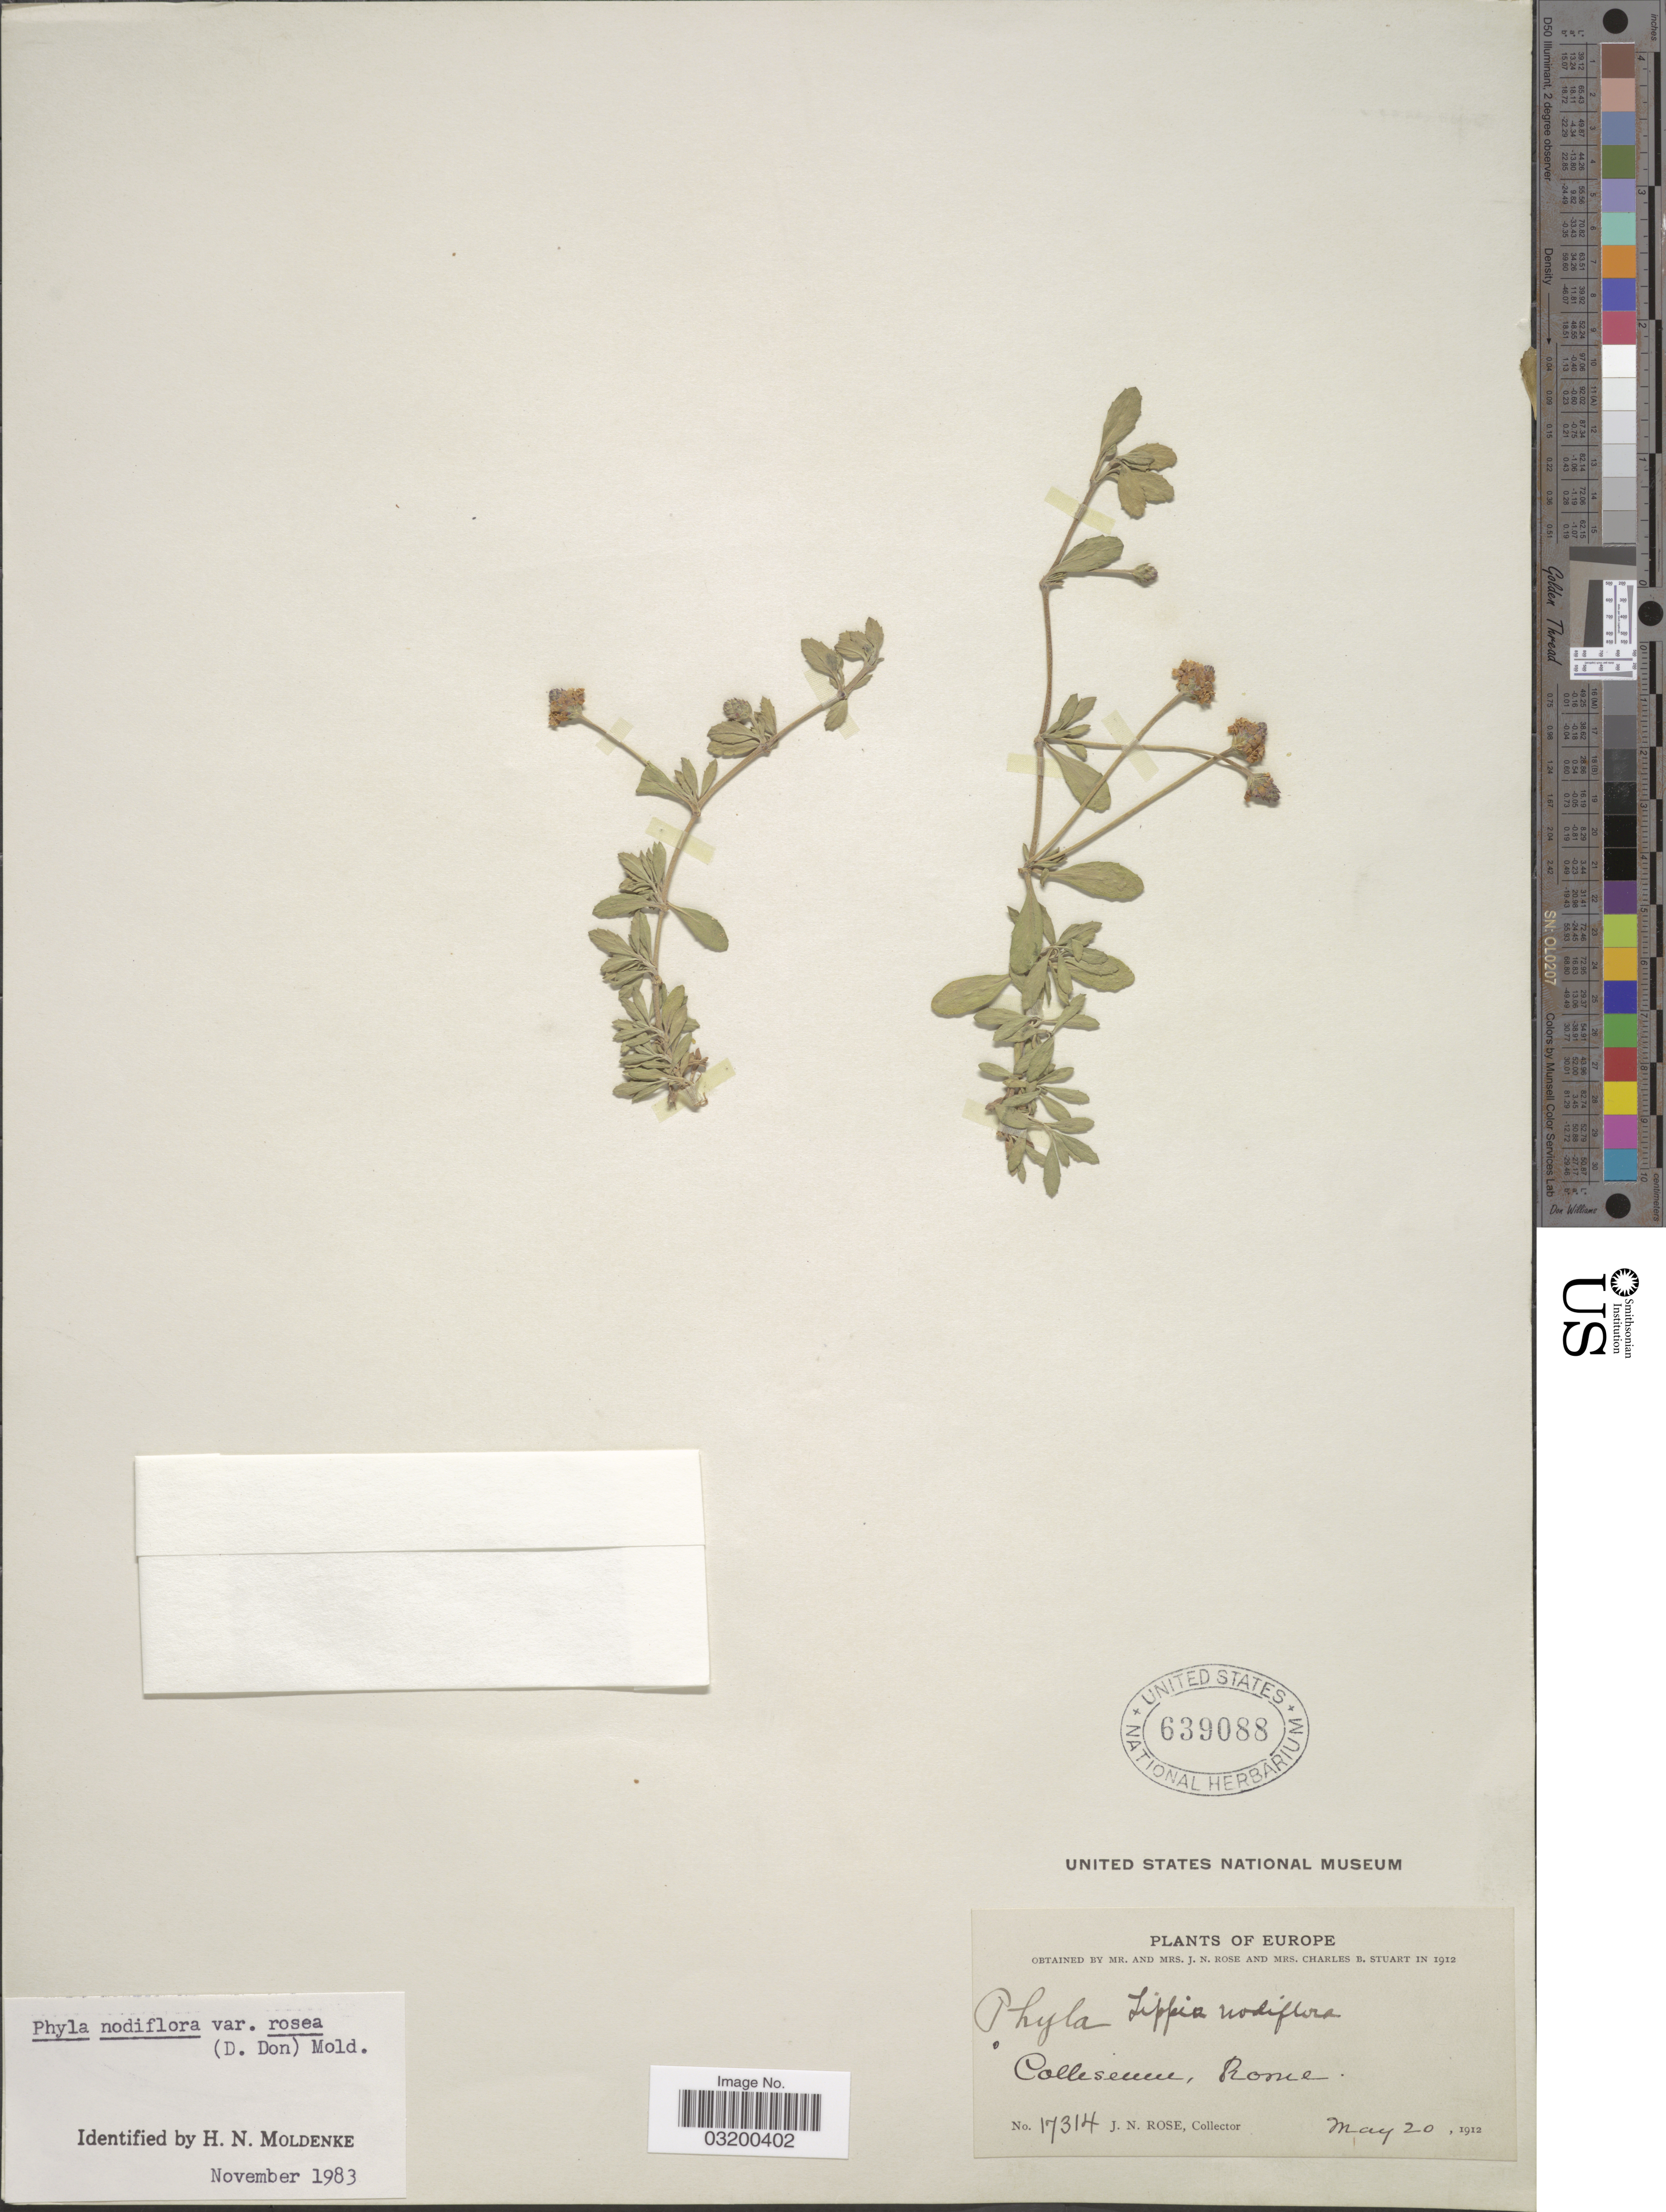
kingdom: Plantae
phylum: Tracheophyta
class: Magnoliopsida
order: Lamiales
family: Verbenaceae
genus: Phyla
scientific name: Phyla nodiflora var. rosea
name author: (D. Don) Moldenke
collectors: J. N. Rose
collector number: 17314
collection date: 1912-05-20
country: Italy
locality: Colliseum, Rome. Europe.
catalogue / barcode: US 639088